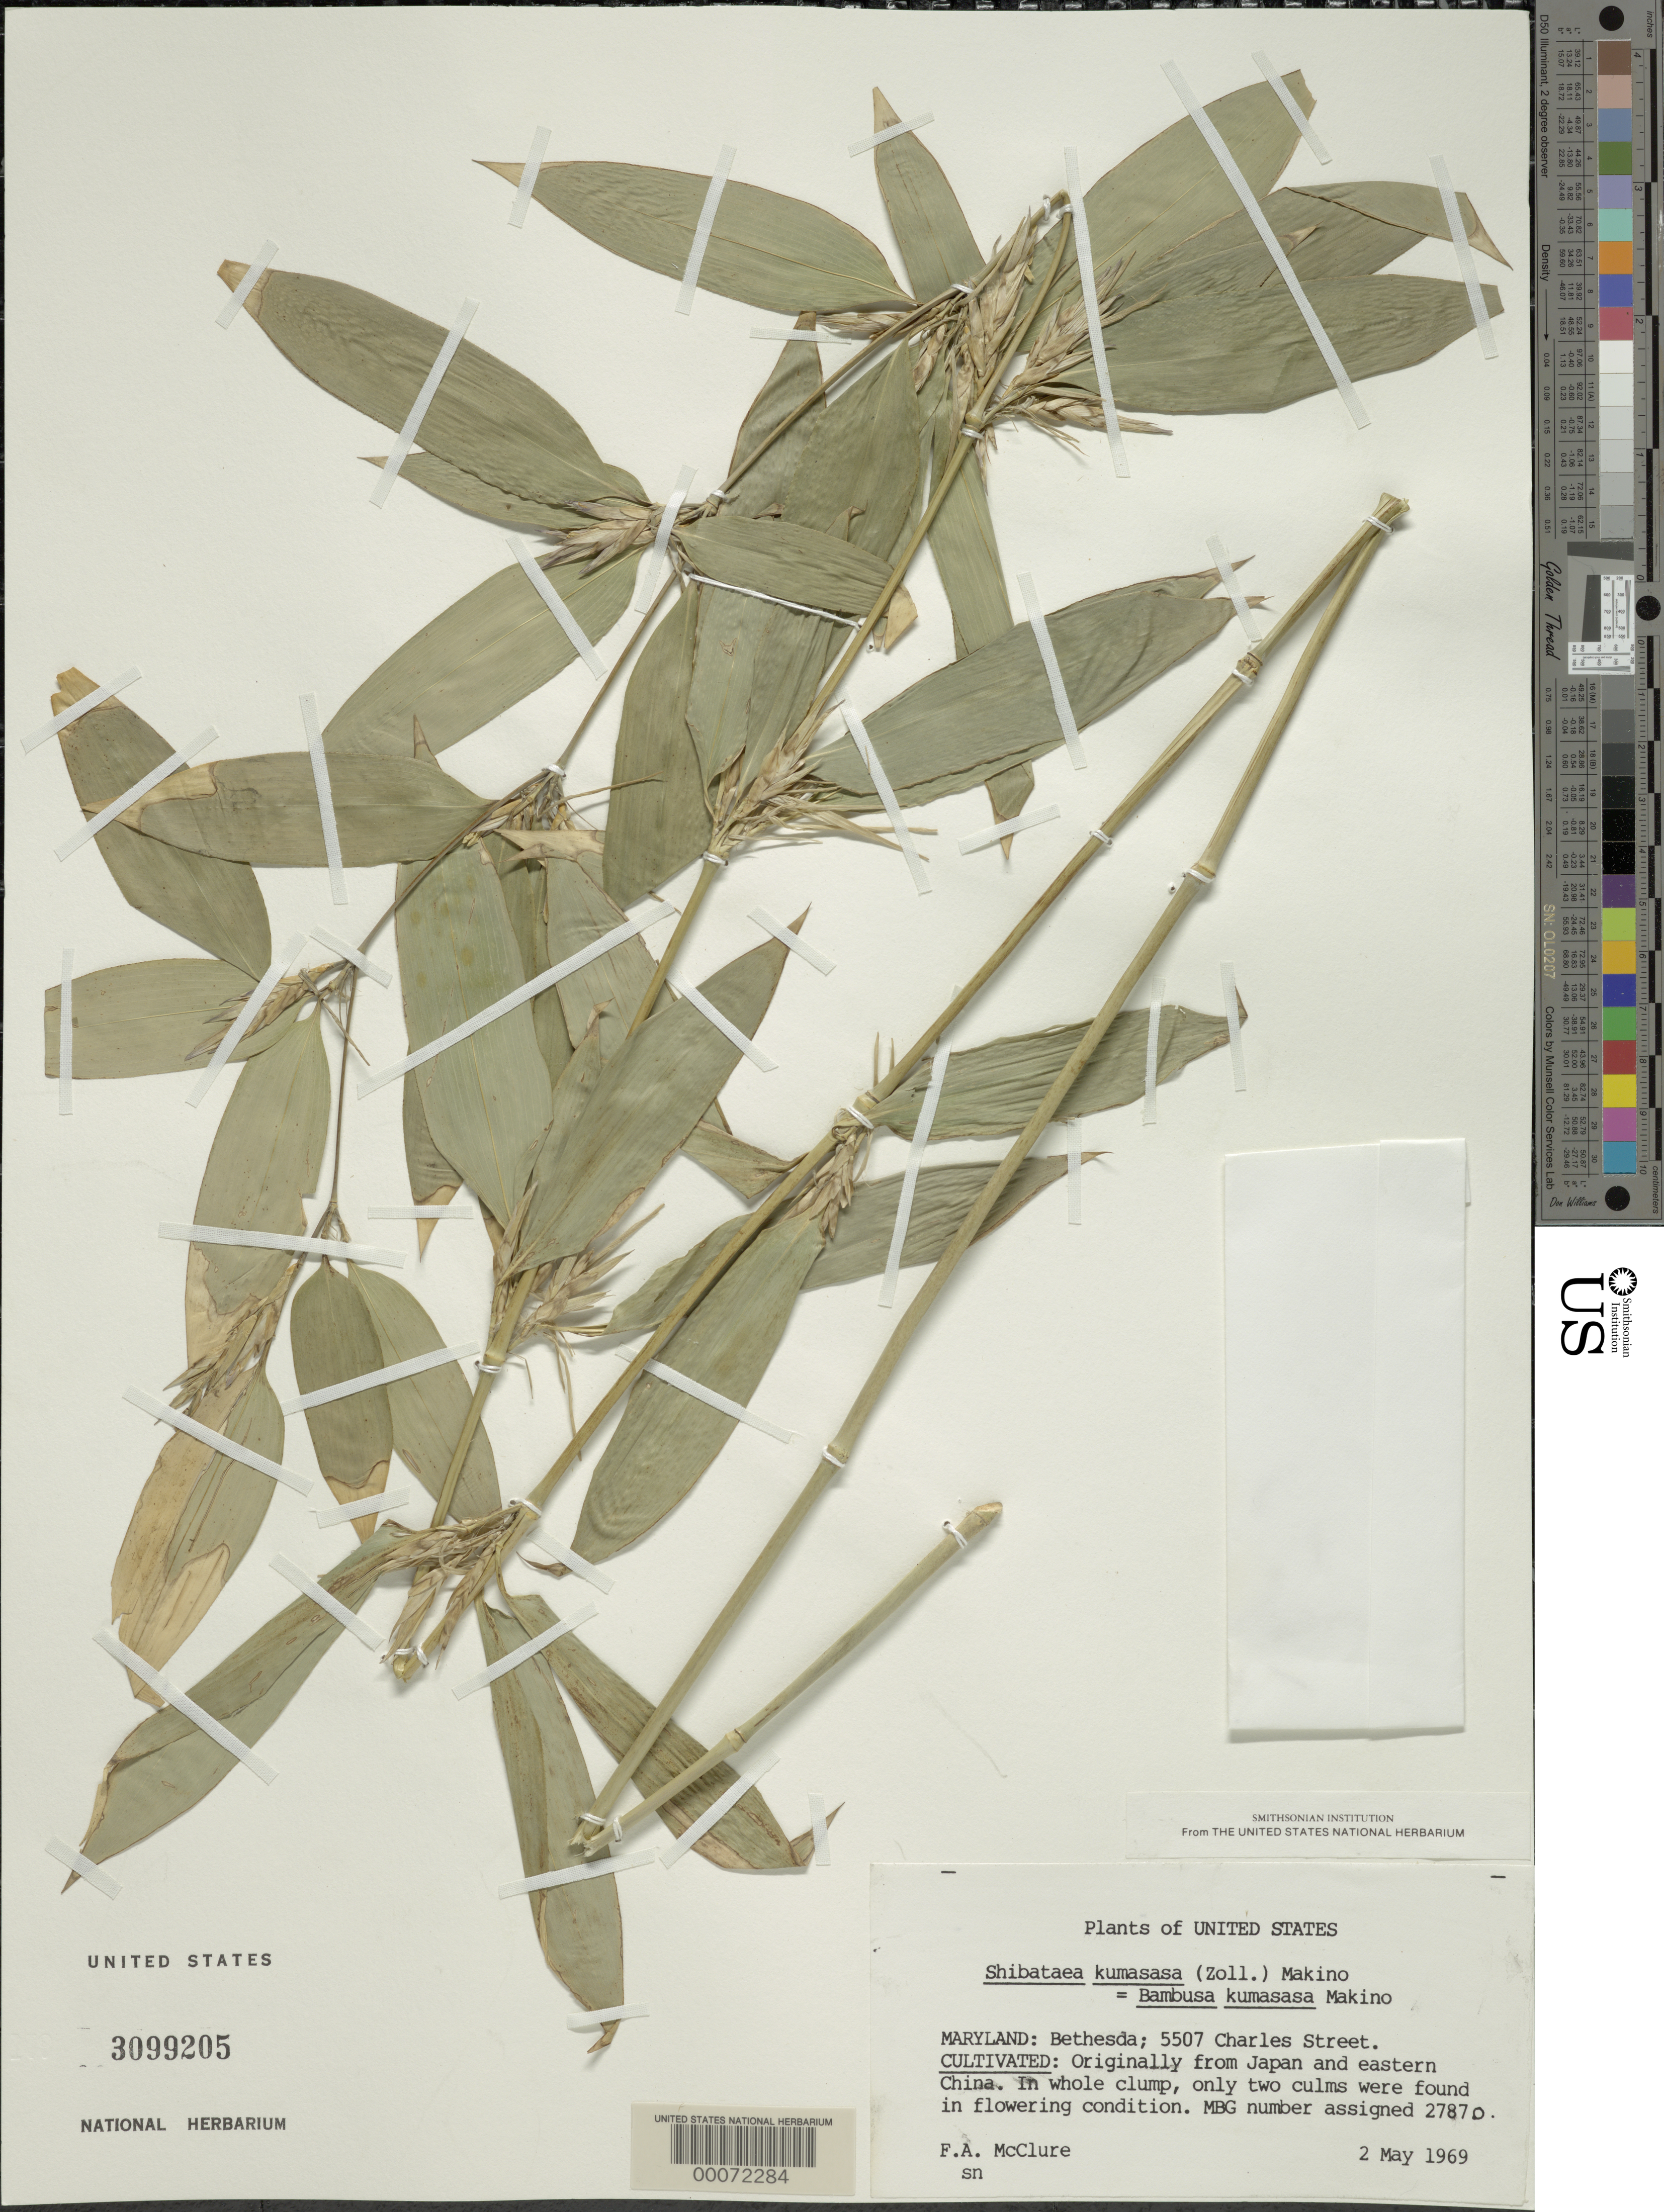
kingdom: Plantae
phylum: Tracheophyta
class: Liliopsida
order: Poales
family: Poaceae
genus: Bambusa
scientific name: Bambusa kumasasa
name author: Zoll.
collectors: F. A. McClure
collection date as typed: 02 May 1969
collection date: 1969-05-02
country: United States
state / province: Maryland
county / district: Montgomery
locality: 5507 Charles Street, Bethesda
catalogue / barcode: US 3099205